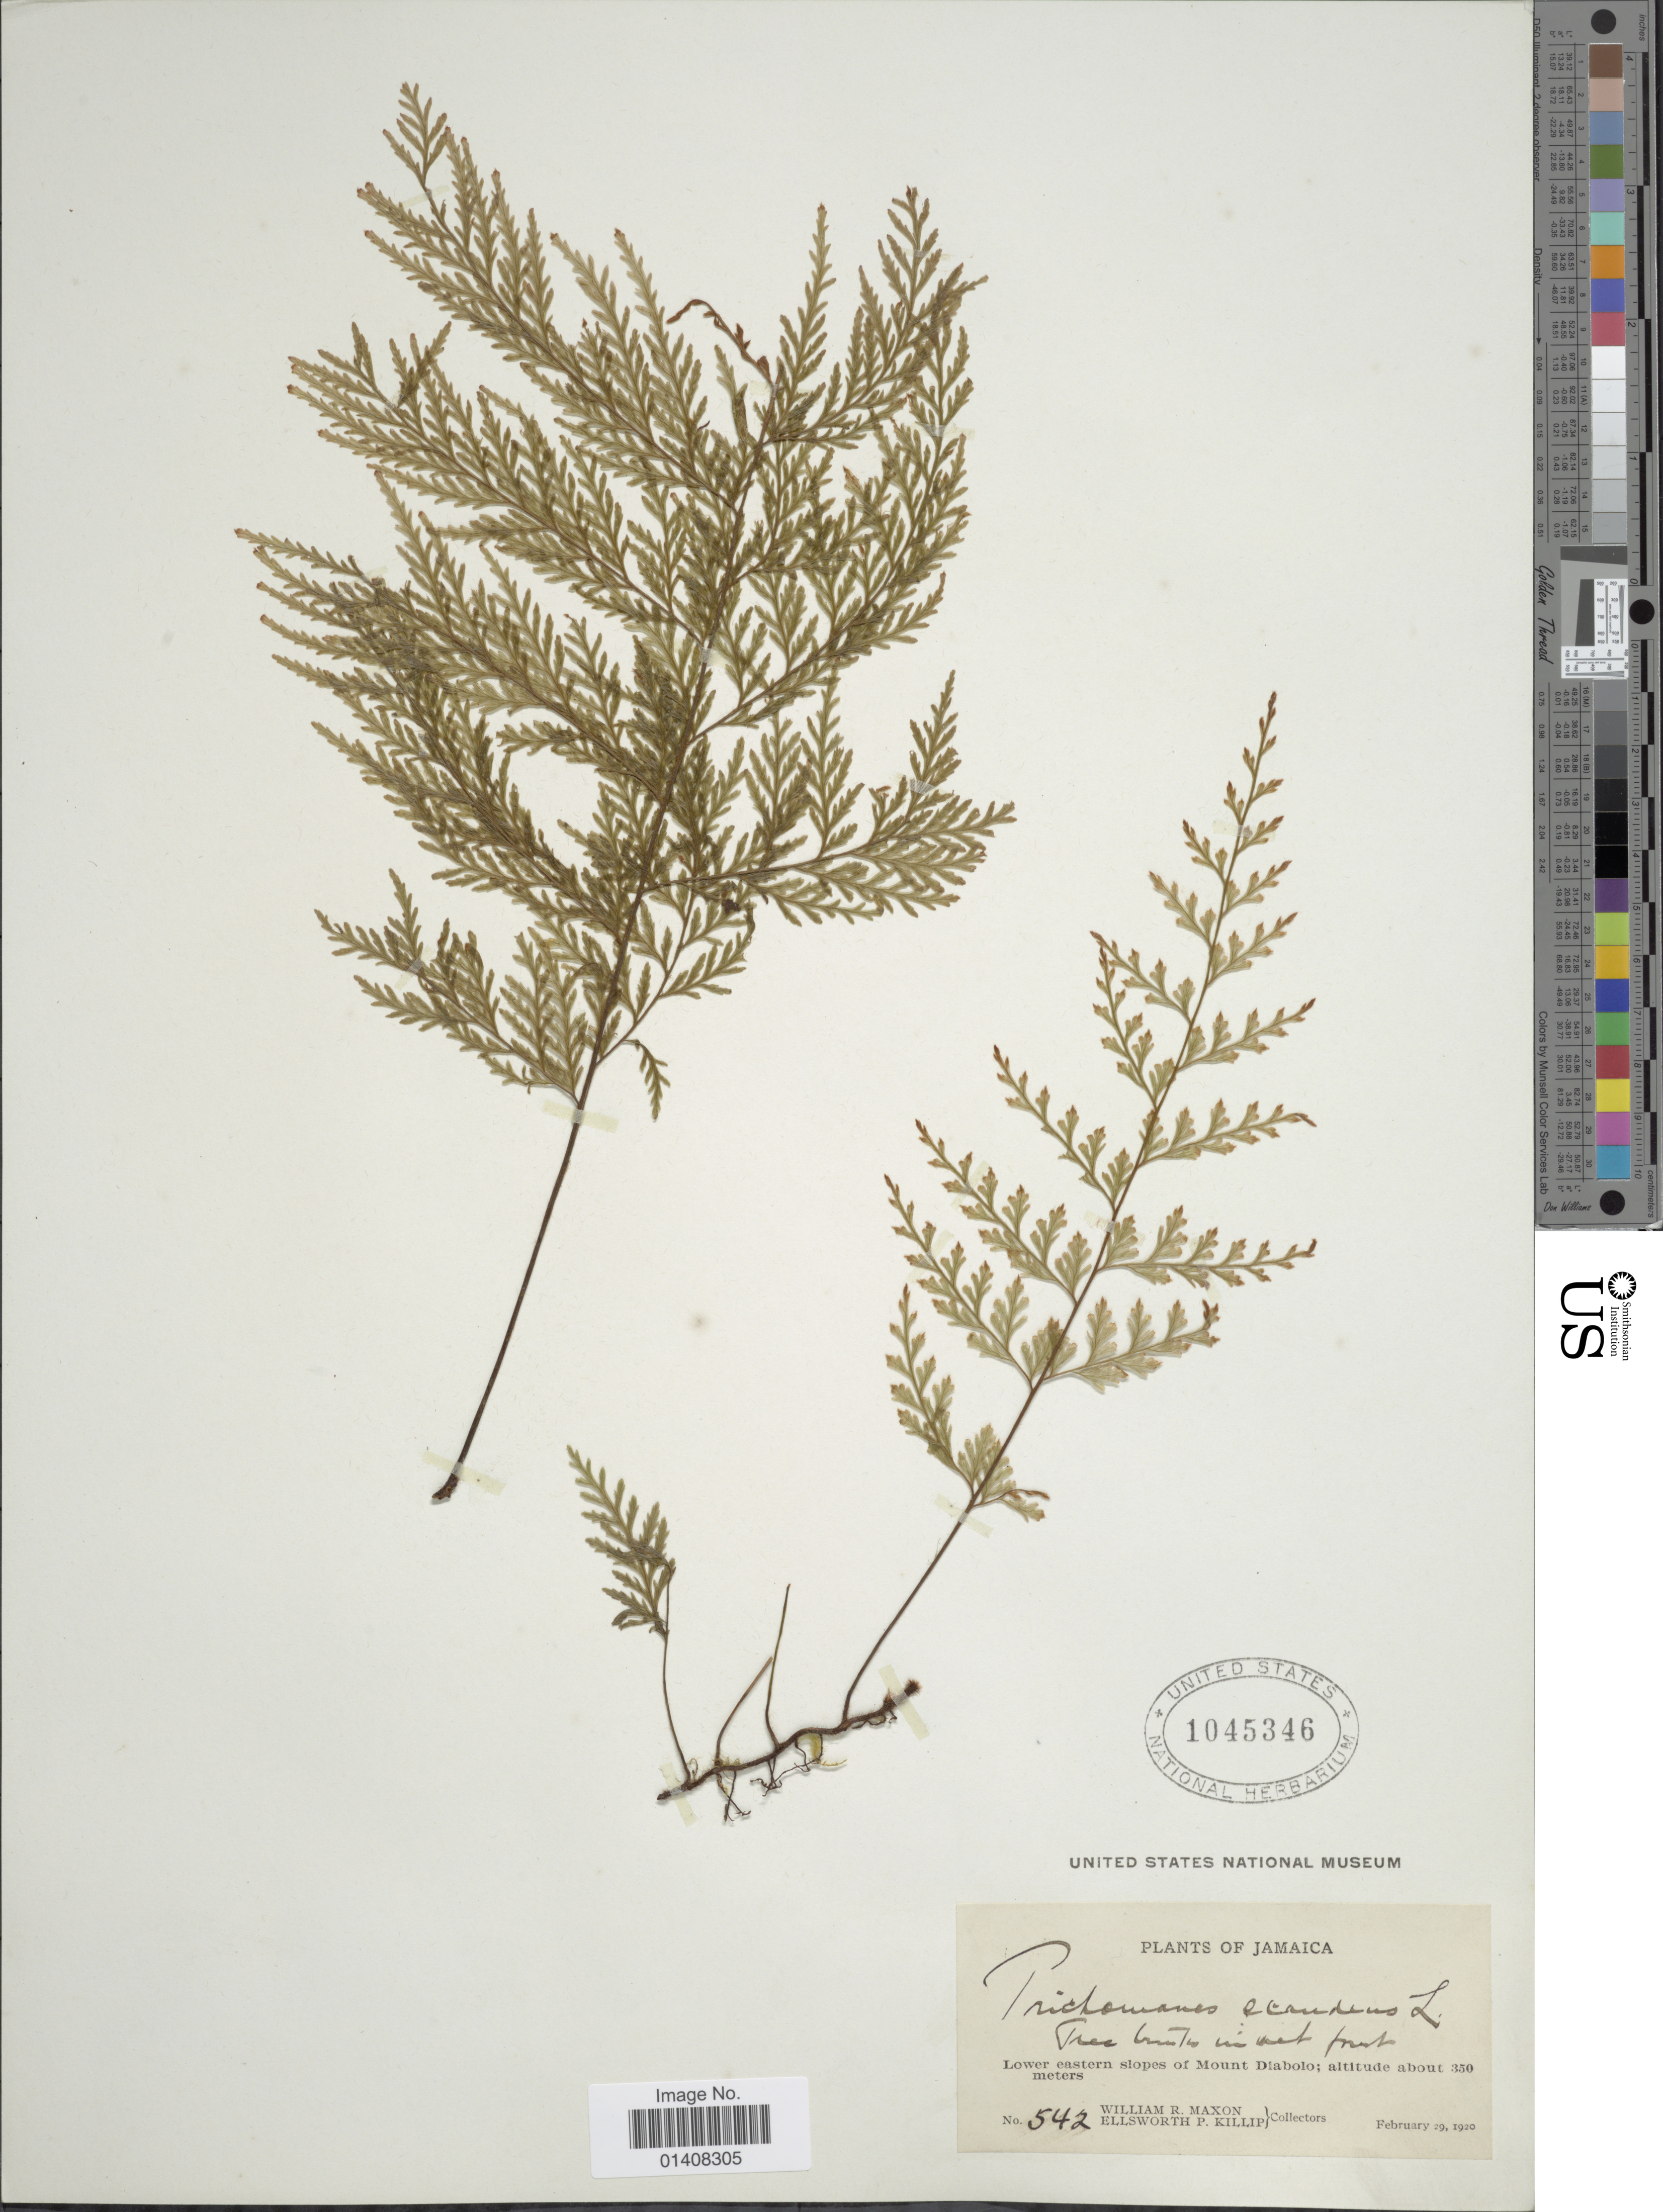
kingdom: Plantae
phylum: Tracheophyta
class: Polypodiopsida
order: Hymenophyllales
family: Hymenophyllaceae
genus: Trichomanes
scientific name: Trichomanes scandens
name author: L.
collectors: W. R. Maxon & E. P. Killip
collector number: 542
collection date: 1920-02-29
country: Jamaica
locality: Lower eastern slopes of Mount Diablo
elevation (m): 350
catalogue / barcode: US 1045346